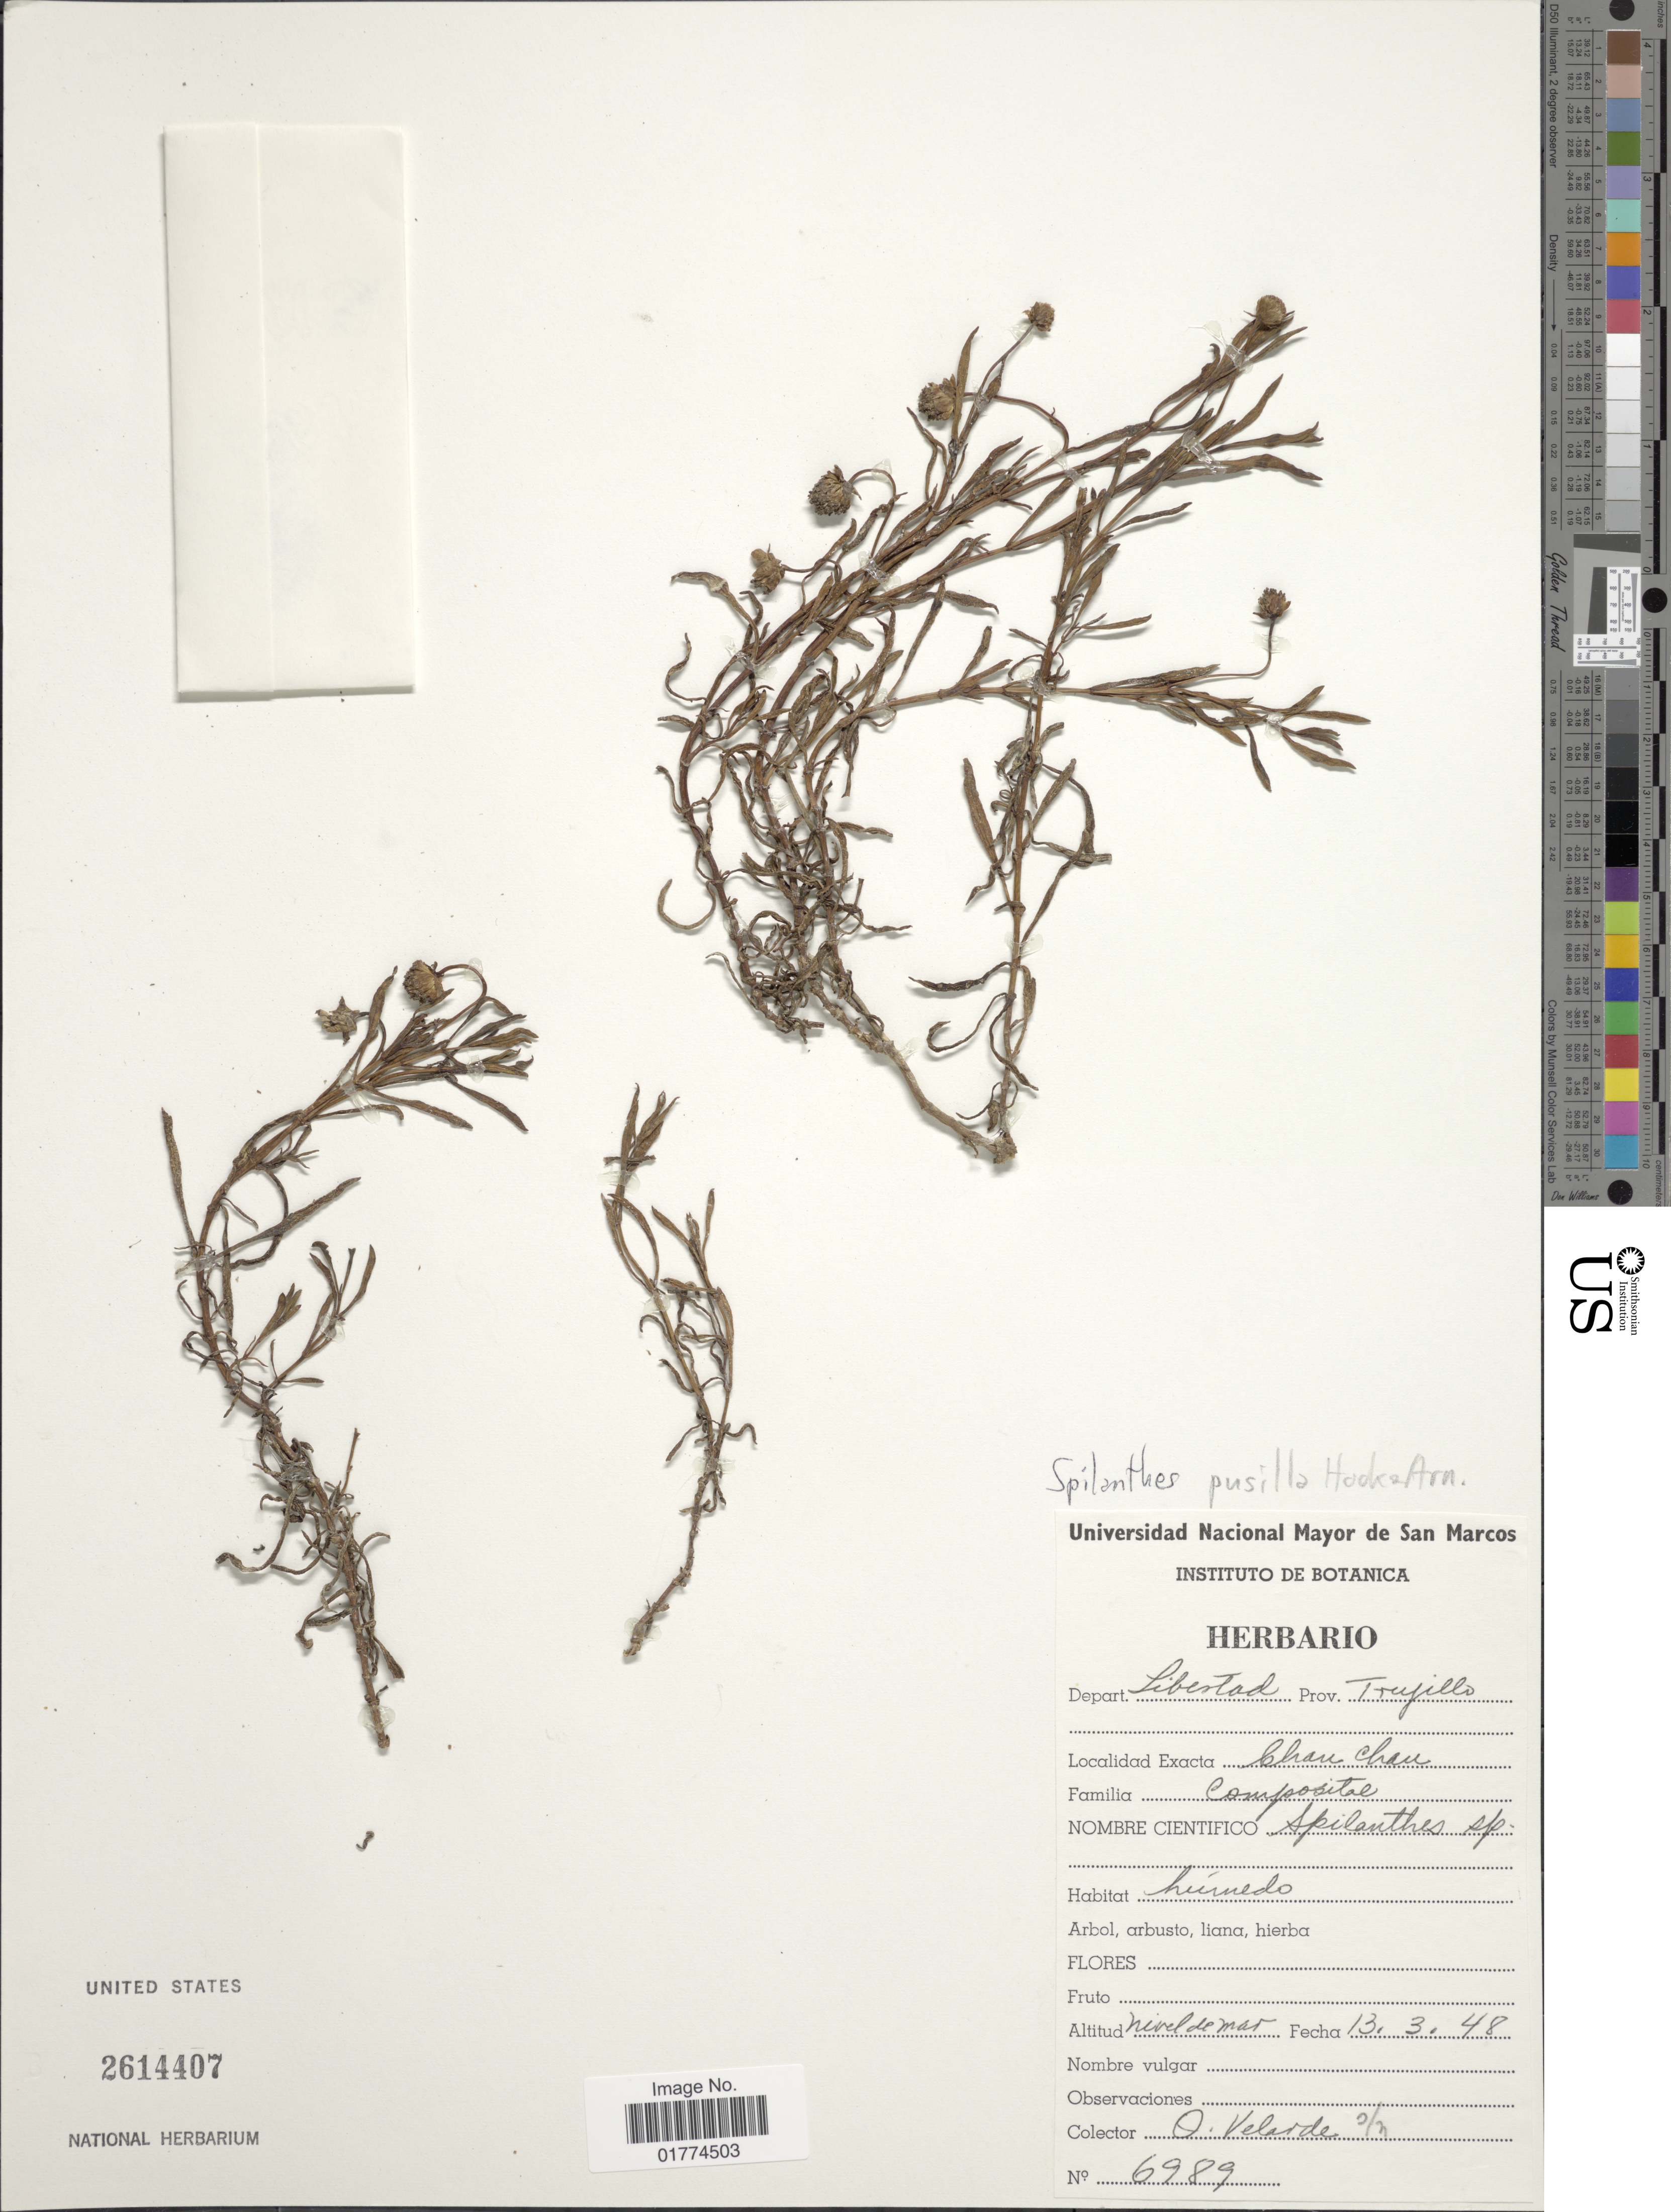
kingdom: Plantae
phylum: Tracheophyta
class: Magnoliopsida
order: Asterales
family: Asteraceae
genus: Spilanthes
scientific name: Spilanthes leiocarpa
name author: DC.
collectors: O. Velarde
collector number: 6989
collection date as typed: Transcribed d/m/y: 13/3/48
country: Peru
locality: Depart. Libertad. Prov. Trujillo. Chau Chau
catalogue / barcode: US 2614407